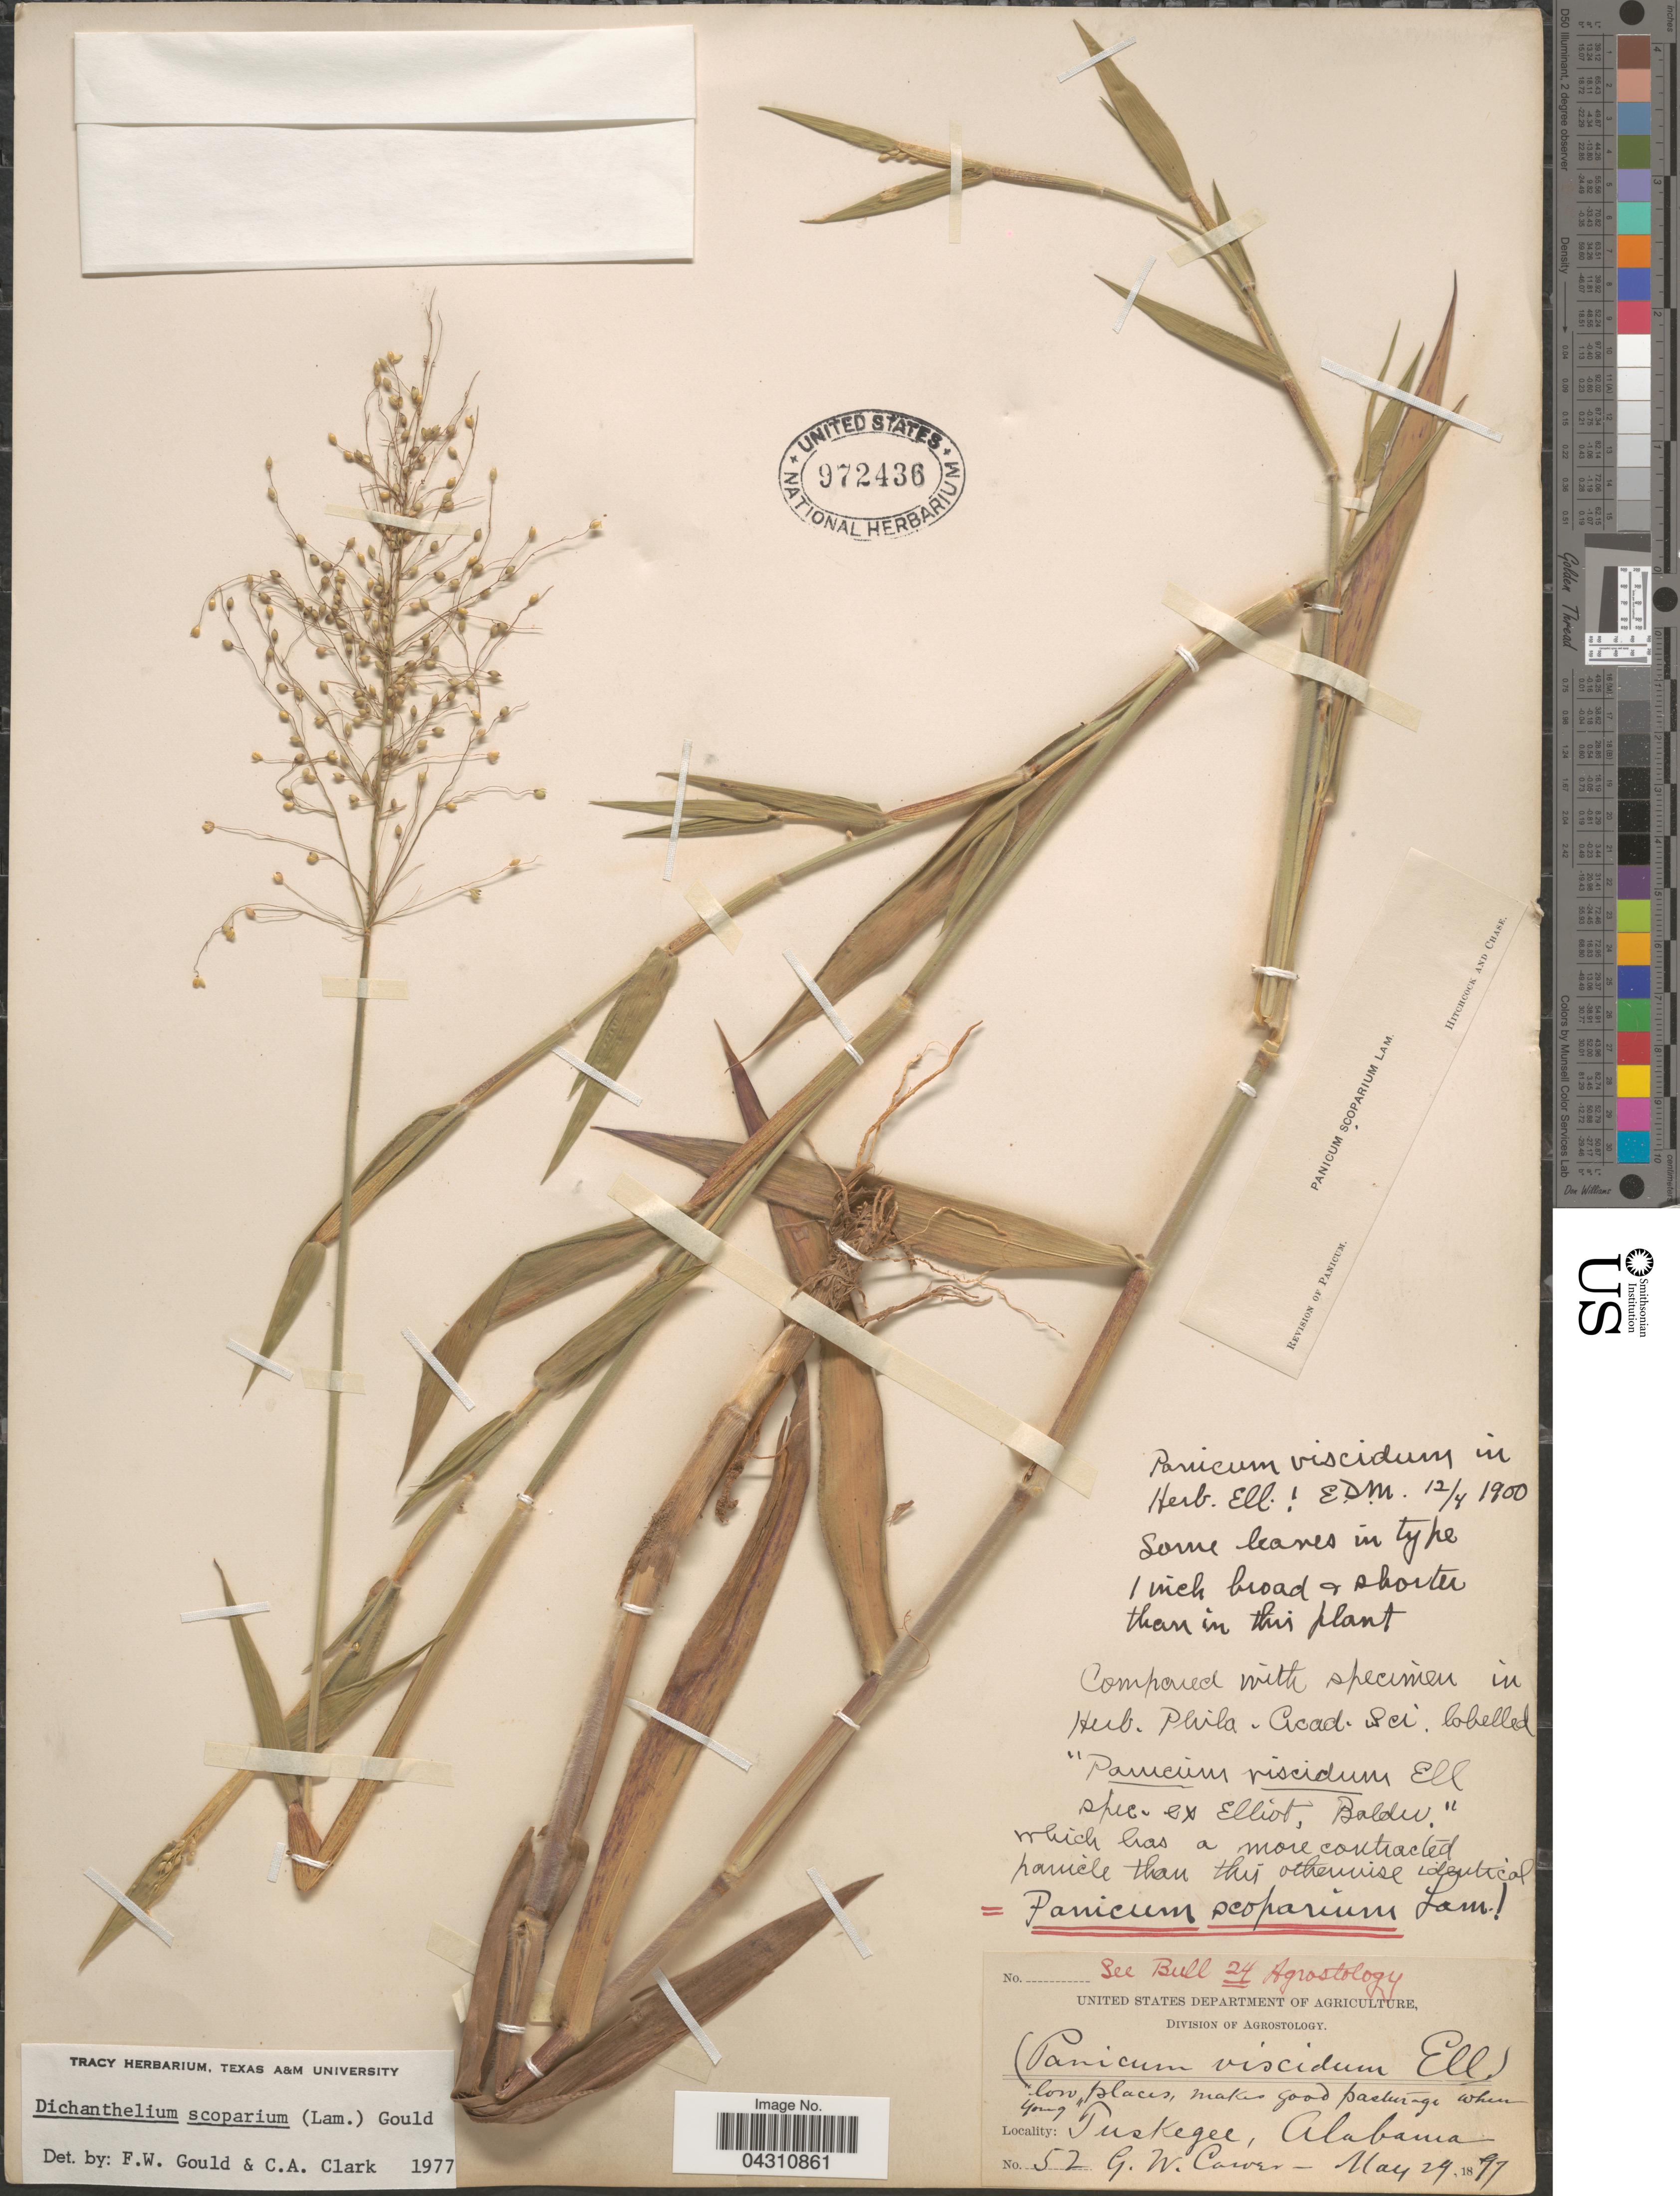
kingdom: Plantae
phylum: Tracheophyta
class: Liliopsida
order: Poales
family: Poaceae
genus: Dichanthelium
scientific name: Dichanthelium scoparium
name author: (Lam.) Gould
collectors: G. Carver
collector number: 52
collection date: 1897-05-29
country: United States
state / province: Alabama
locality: Tuskegee.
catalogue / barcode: US 972436